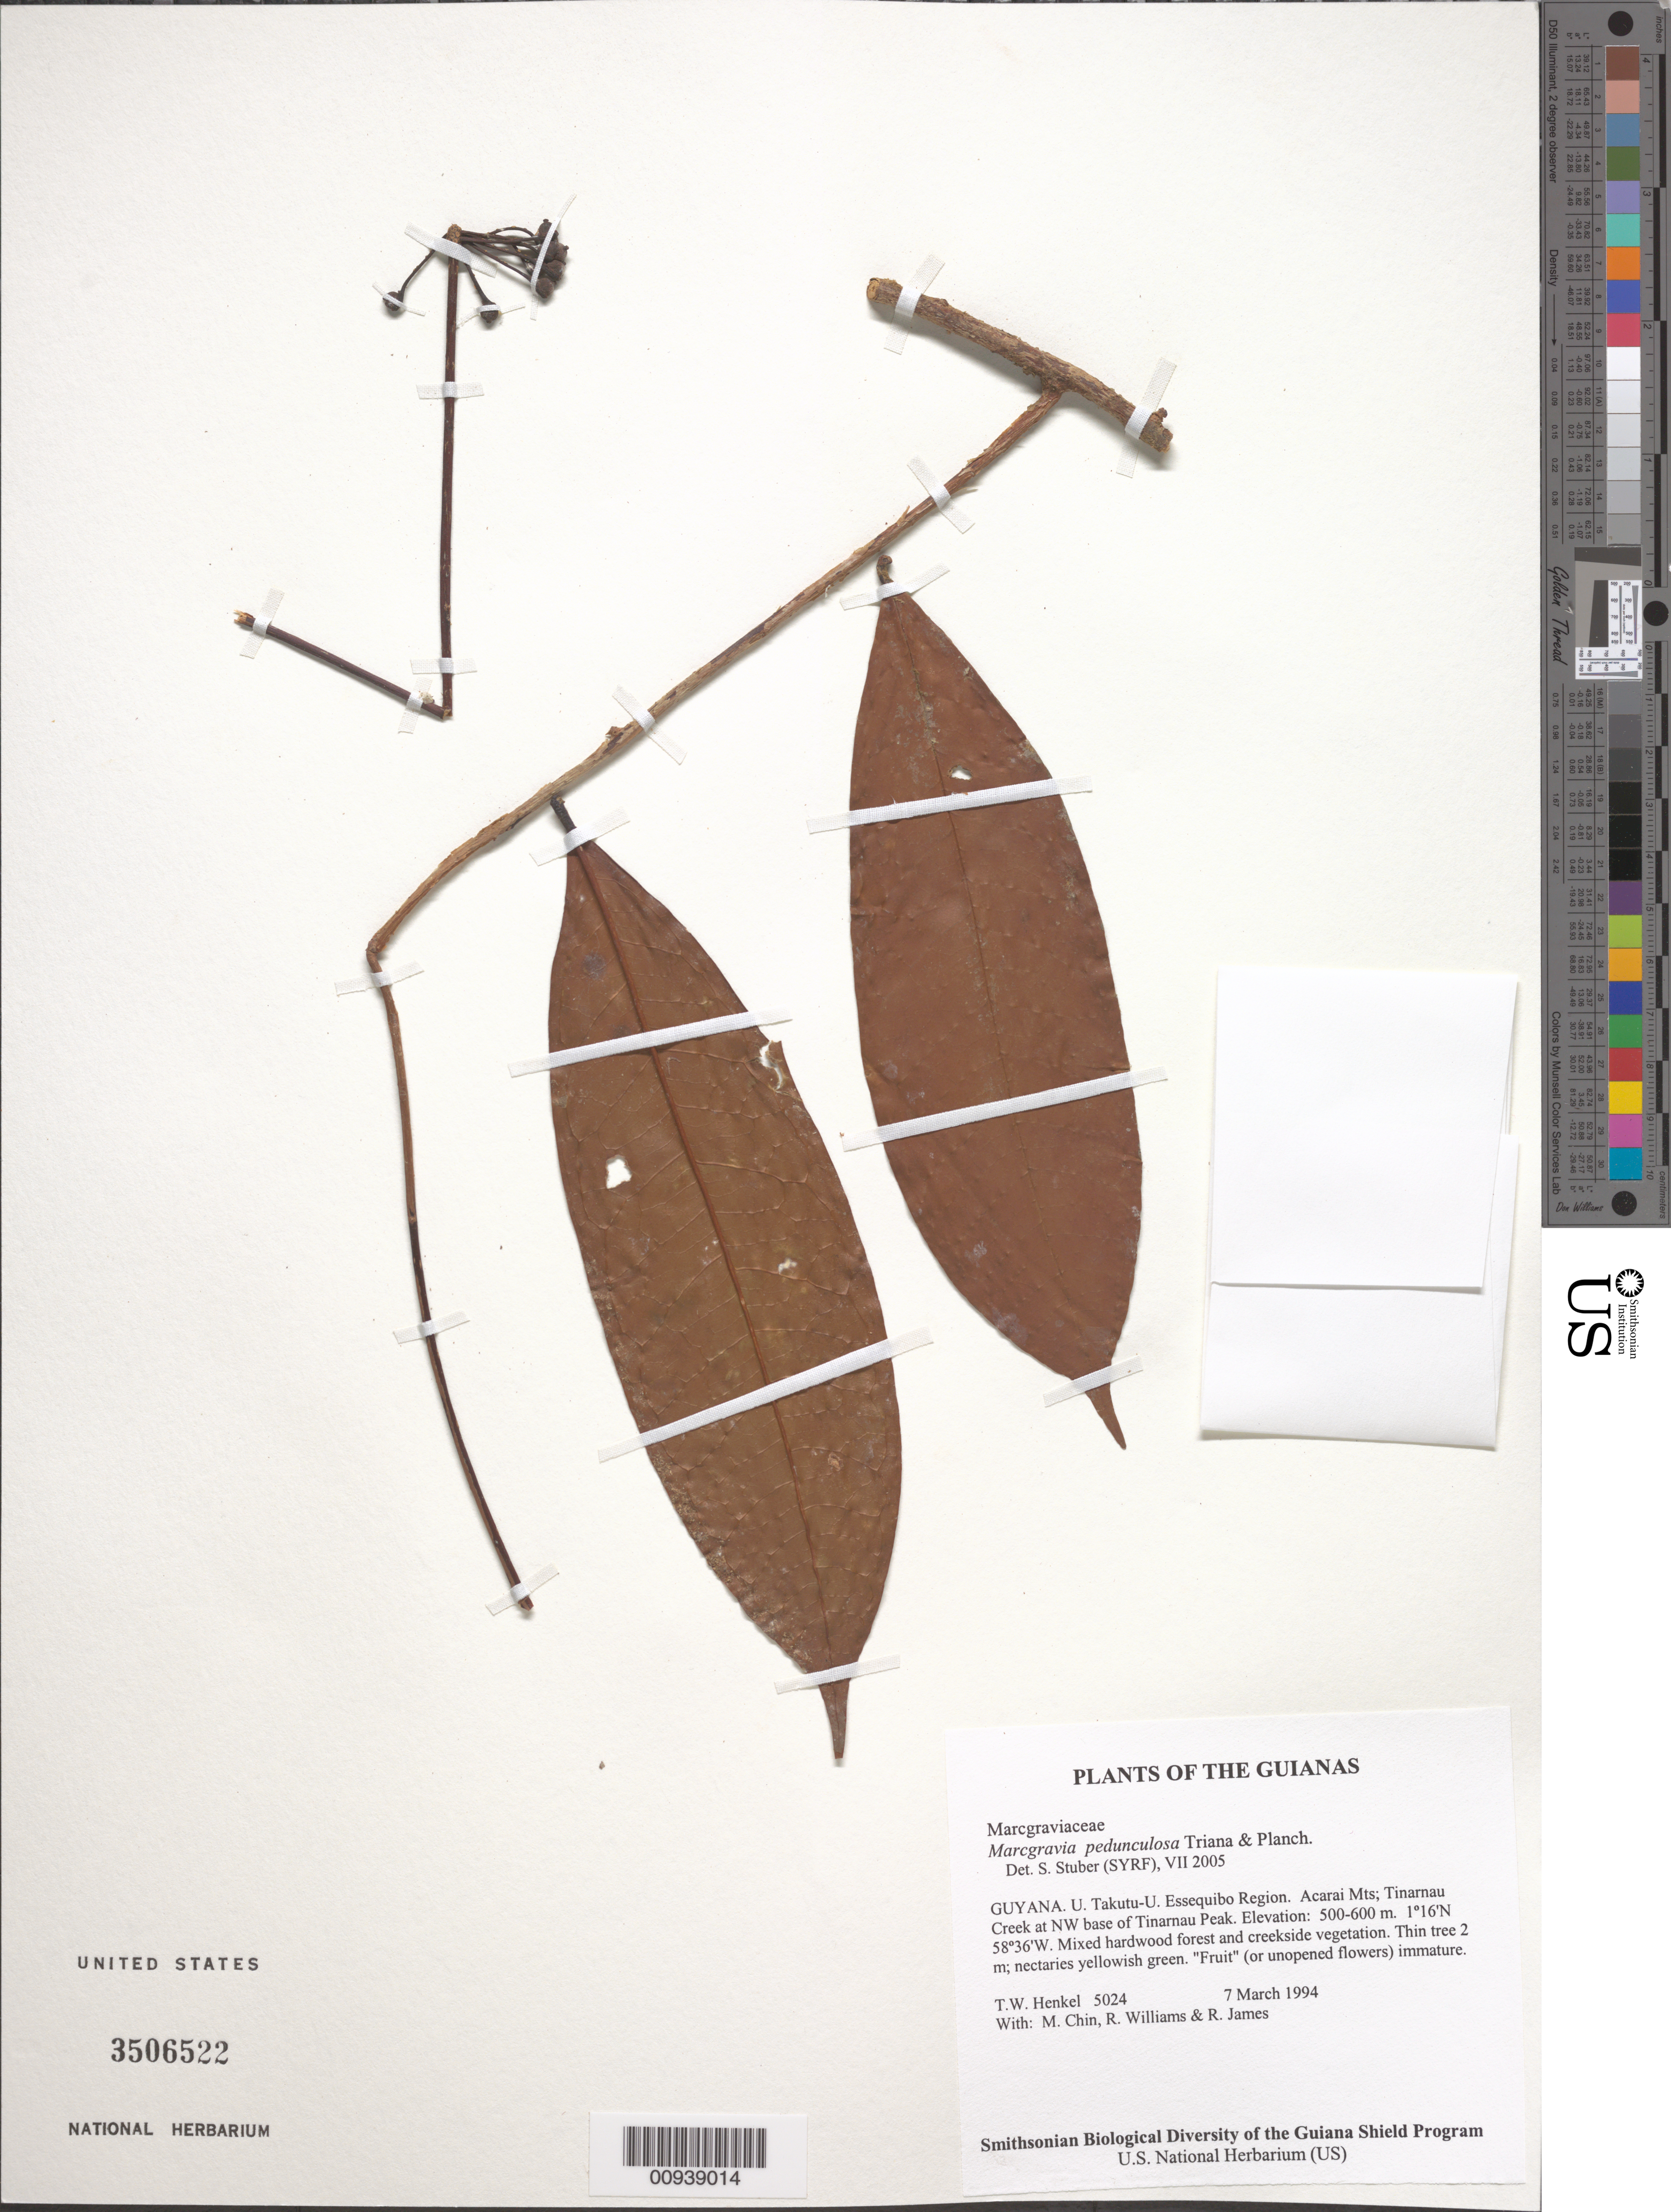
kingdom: Plantae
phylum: Tracheophyta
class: Magnoliopsida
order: Ericales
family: Marcgraviaceae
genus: Marcgravia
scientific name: Marcgravia pedunculosa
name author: Triana & Planch.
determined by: Stuber, S.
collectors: T. Henkel, M. Chin, R. Williams & R. James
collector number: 5024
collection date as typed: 7 March 1994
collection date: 1994-03-07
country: Guyana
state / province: U. Takutu-U. Essequibo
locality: Acarai Mts; Tinarnau Creek at NW base of Tinarnau Peak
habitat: Mixed hardwood forest and creekside vegetation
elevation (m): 500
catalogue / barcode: US 3506522